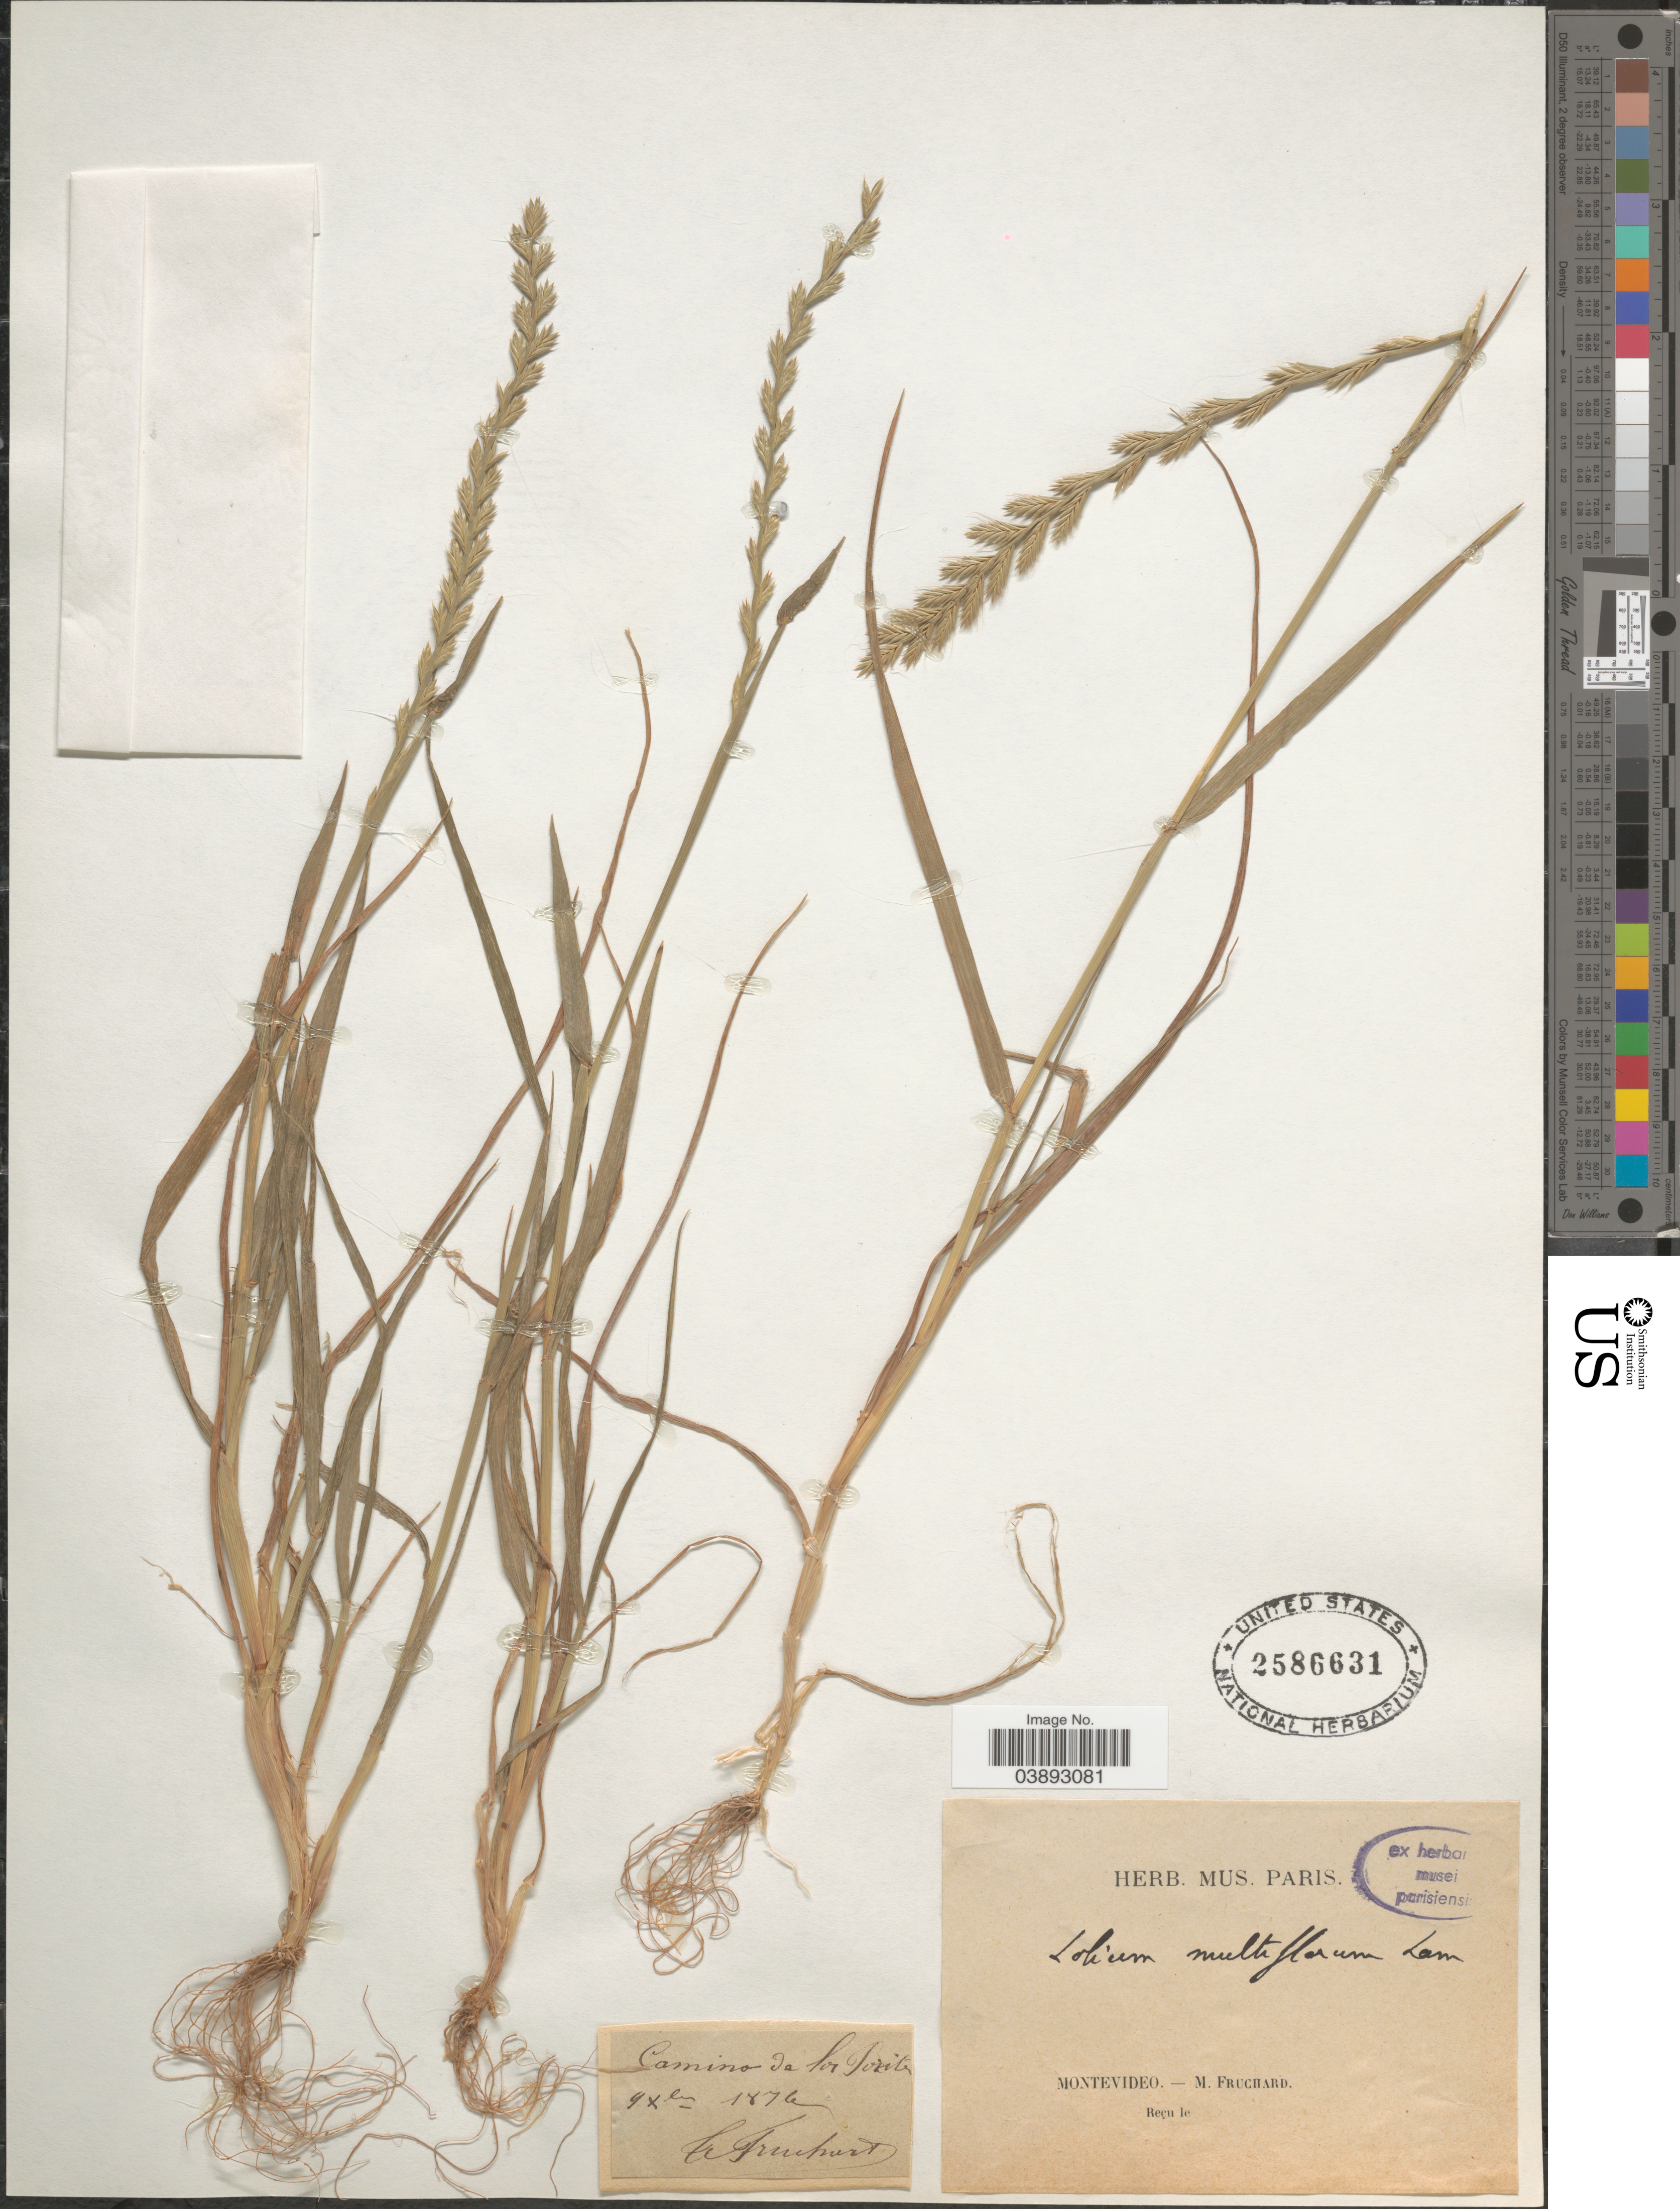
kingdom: Plantae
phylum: Tracheophyta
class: Liliopsida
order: Poales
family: Poaceae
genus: Lolium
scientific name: Lolium multiflorum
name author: Lam.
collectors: M. Fruchard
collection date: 1876-12-04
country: Uruguay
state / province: Montevideo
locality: Camino de los Bonito.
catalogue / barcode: US 2586631